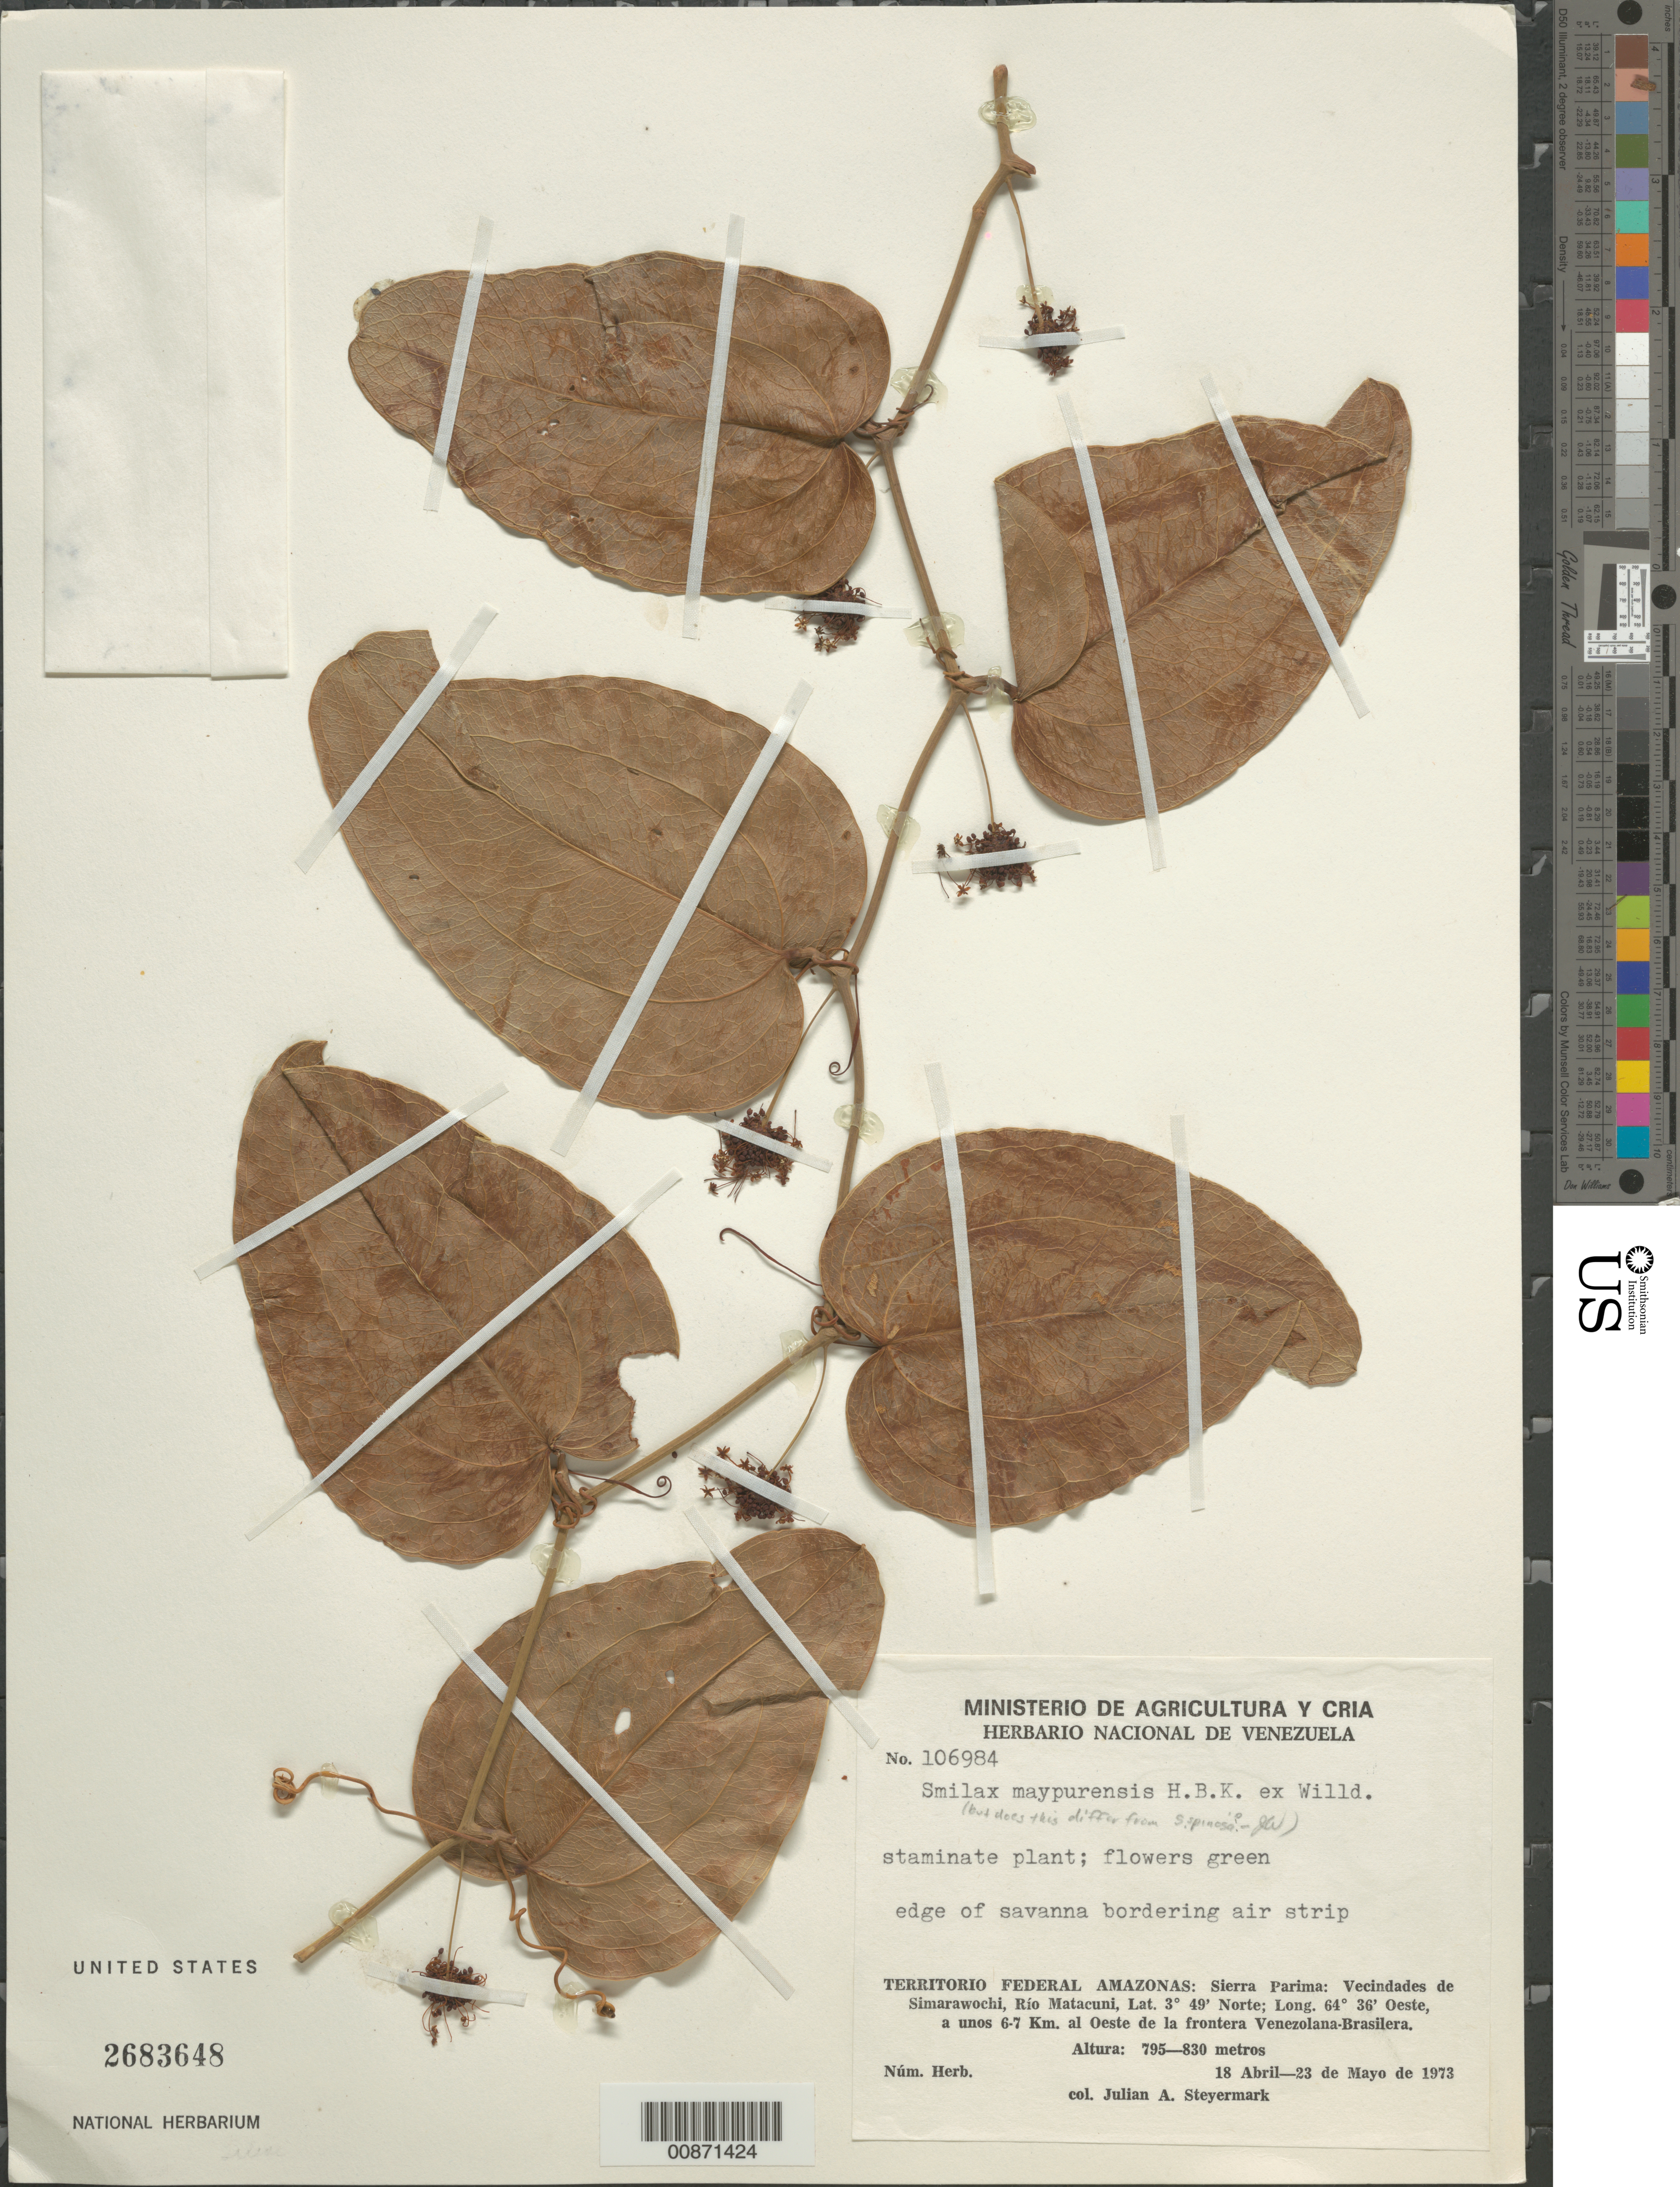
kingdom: Plantae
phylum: Tracheophyta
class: Liliopsida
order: Liliales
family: Smilacaceae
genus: Smilax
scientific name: Smilax maypurensis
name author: Humb. & Bonpl. ex Willd.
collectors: J. Steyermark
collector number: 106984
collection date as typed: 18-Apr-73 to 23-May-73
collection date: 1973-04-18/1973-05-23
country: Venezuela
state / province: Amazonas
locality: Sierra Parima; vec de Simarawochi, Río Matacuni, a unos 6-7 km al oeste de la frontera Venezolana-Brasilera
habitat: Edge of savanna bordering air strip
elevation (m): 795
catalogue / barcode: US 2683648